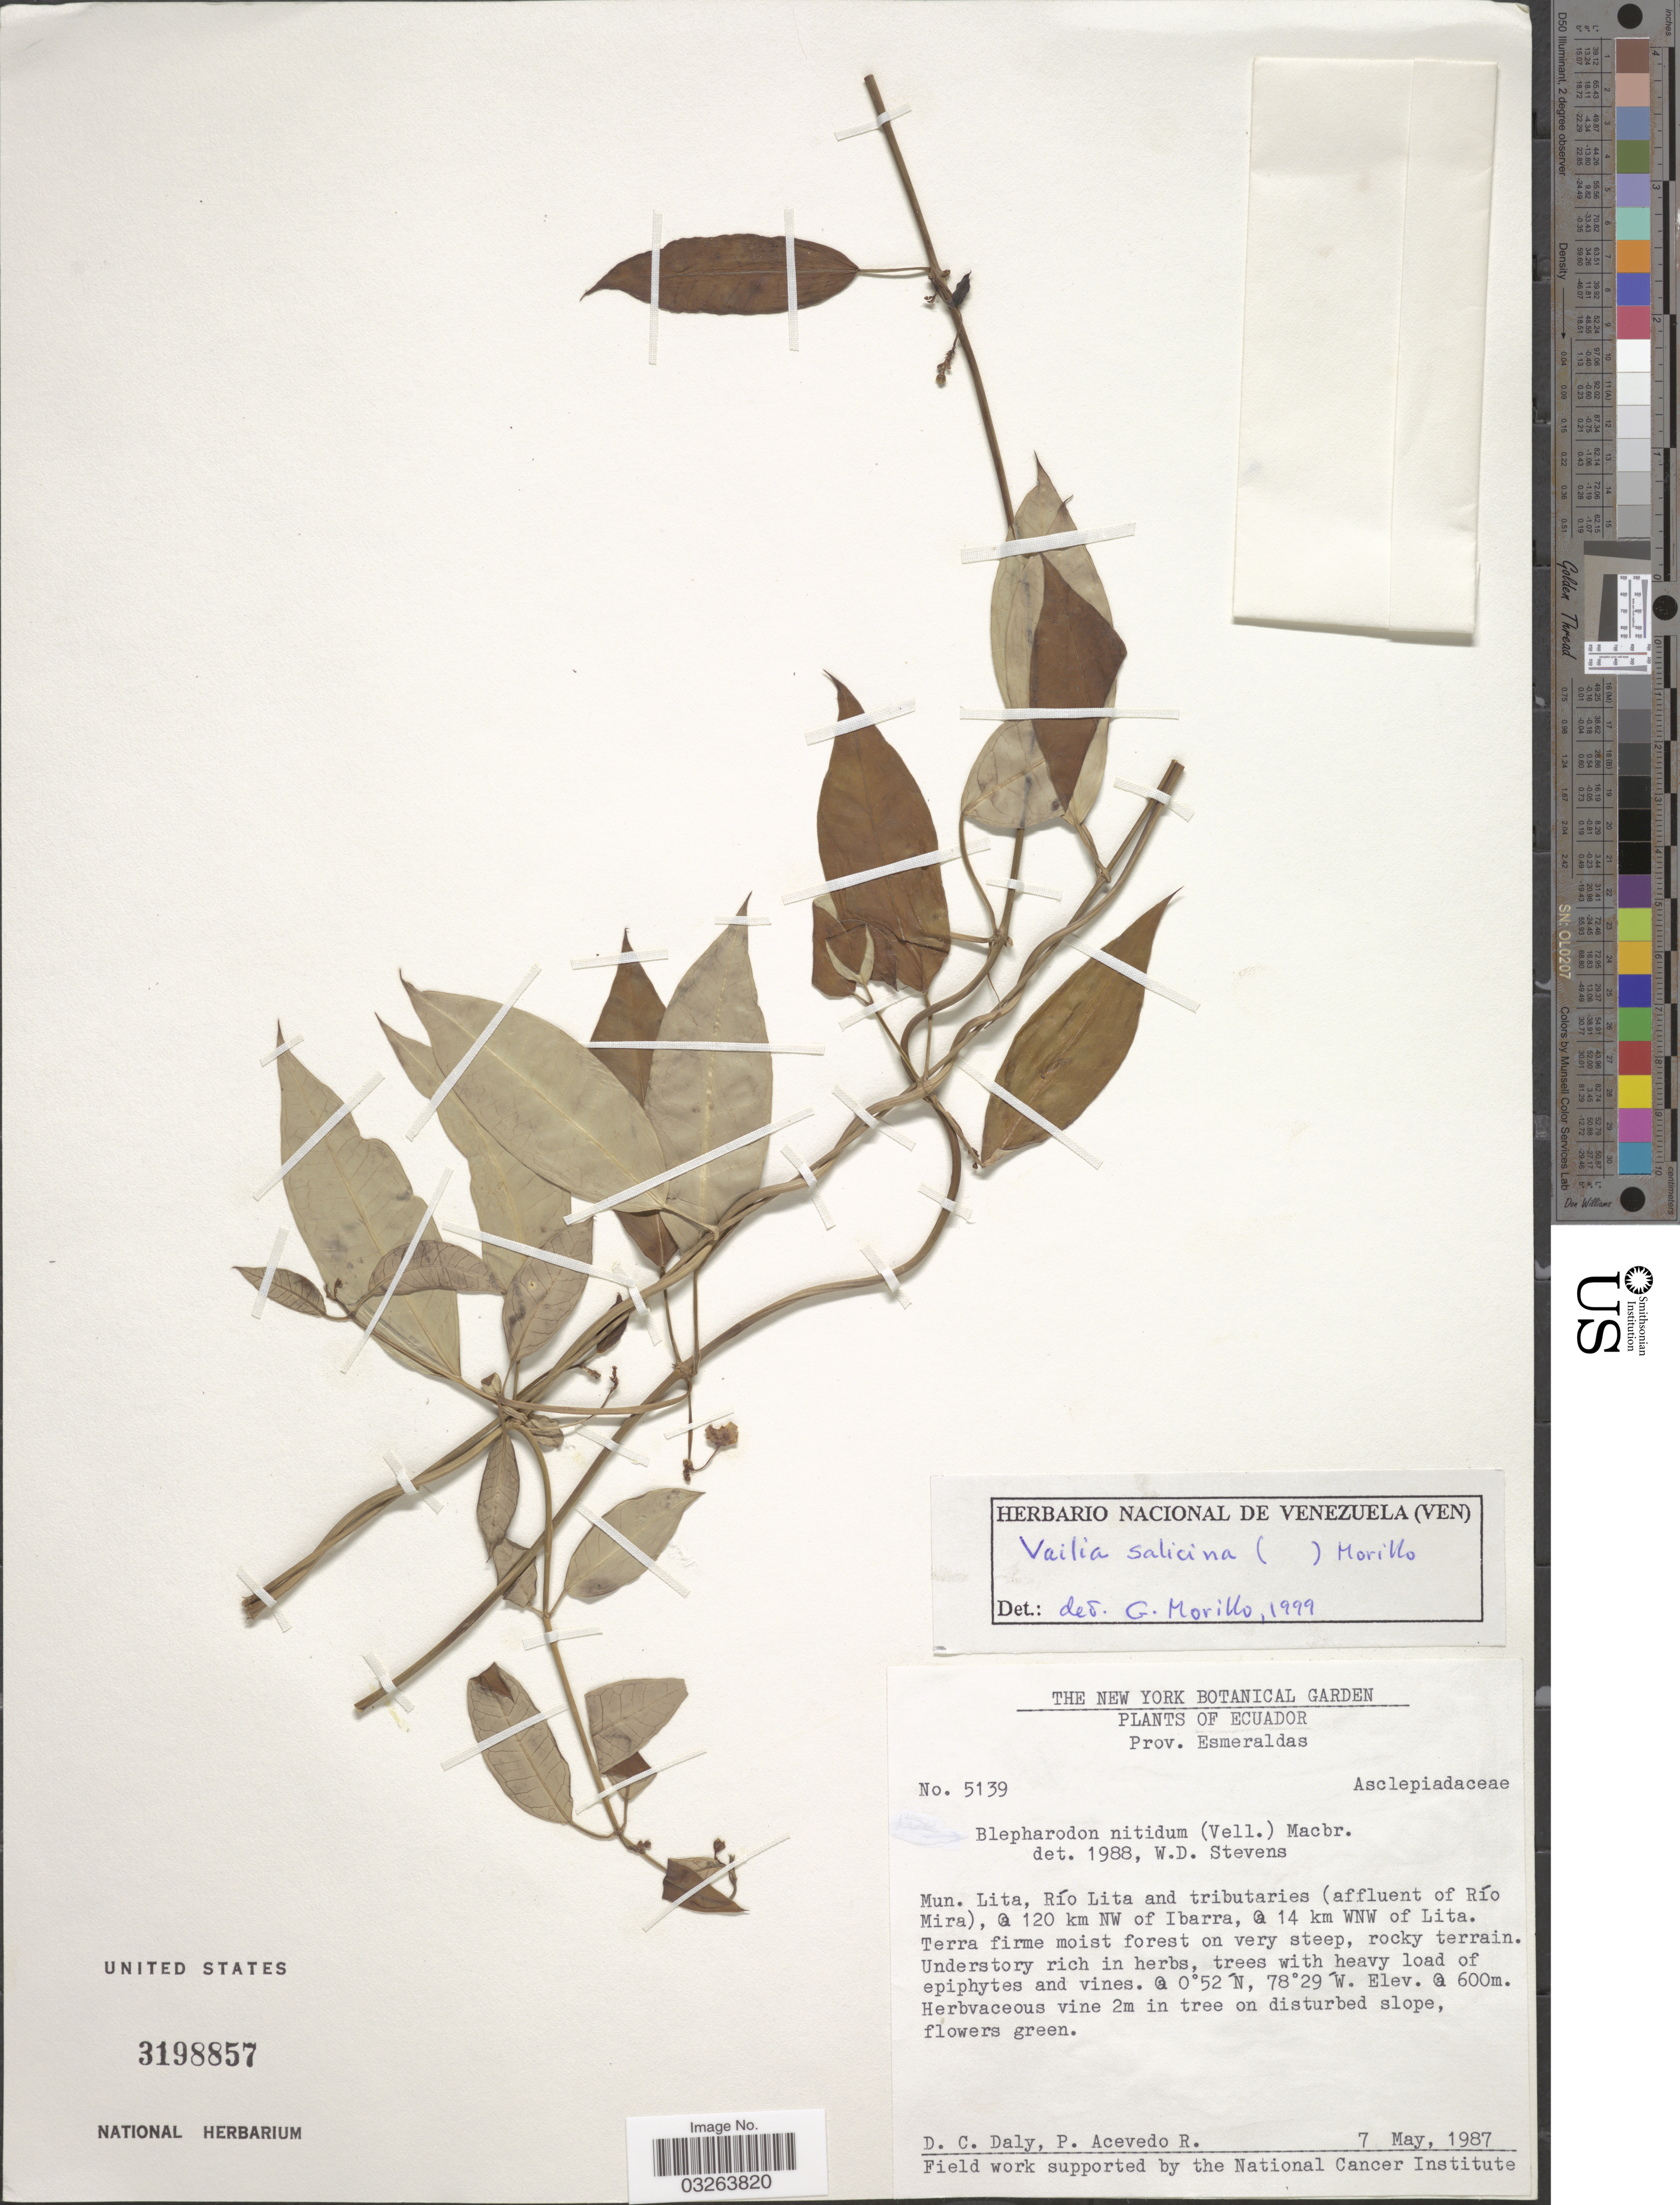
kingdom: Plantae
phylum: Tracheophyta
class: Magnoliopsida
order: Gentianales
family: Apocynaceae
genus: Blepharodon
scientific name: Blepharodon salicinum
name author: Decne.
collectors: D. C. Daly & P. Acevedo R.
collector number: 5139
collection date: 1987-05-07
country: Ecuador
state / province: Esmeraldas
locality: Mun. Lita, Río Lita and tributaries (affluent of Río Mira), O 120 km NW of Ibarra, O 14 km WNW of Lita.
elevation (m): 600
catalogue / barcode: US 3198857